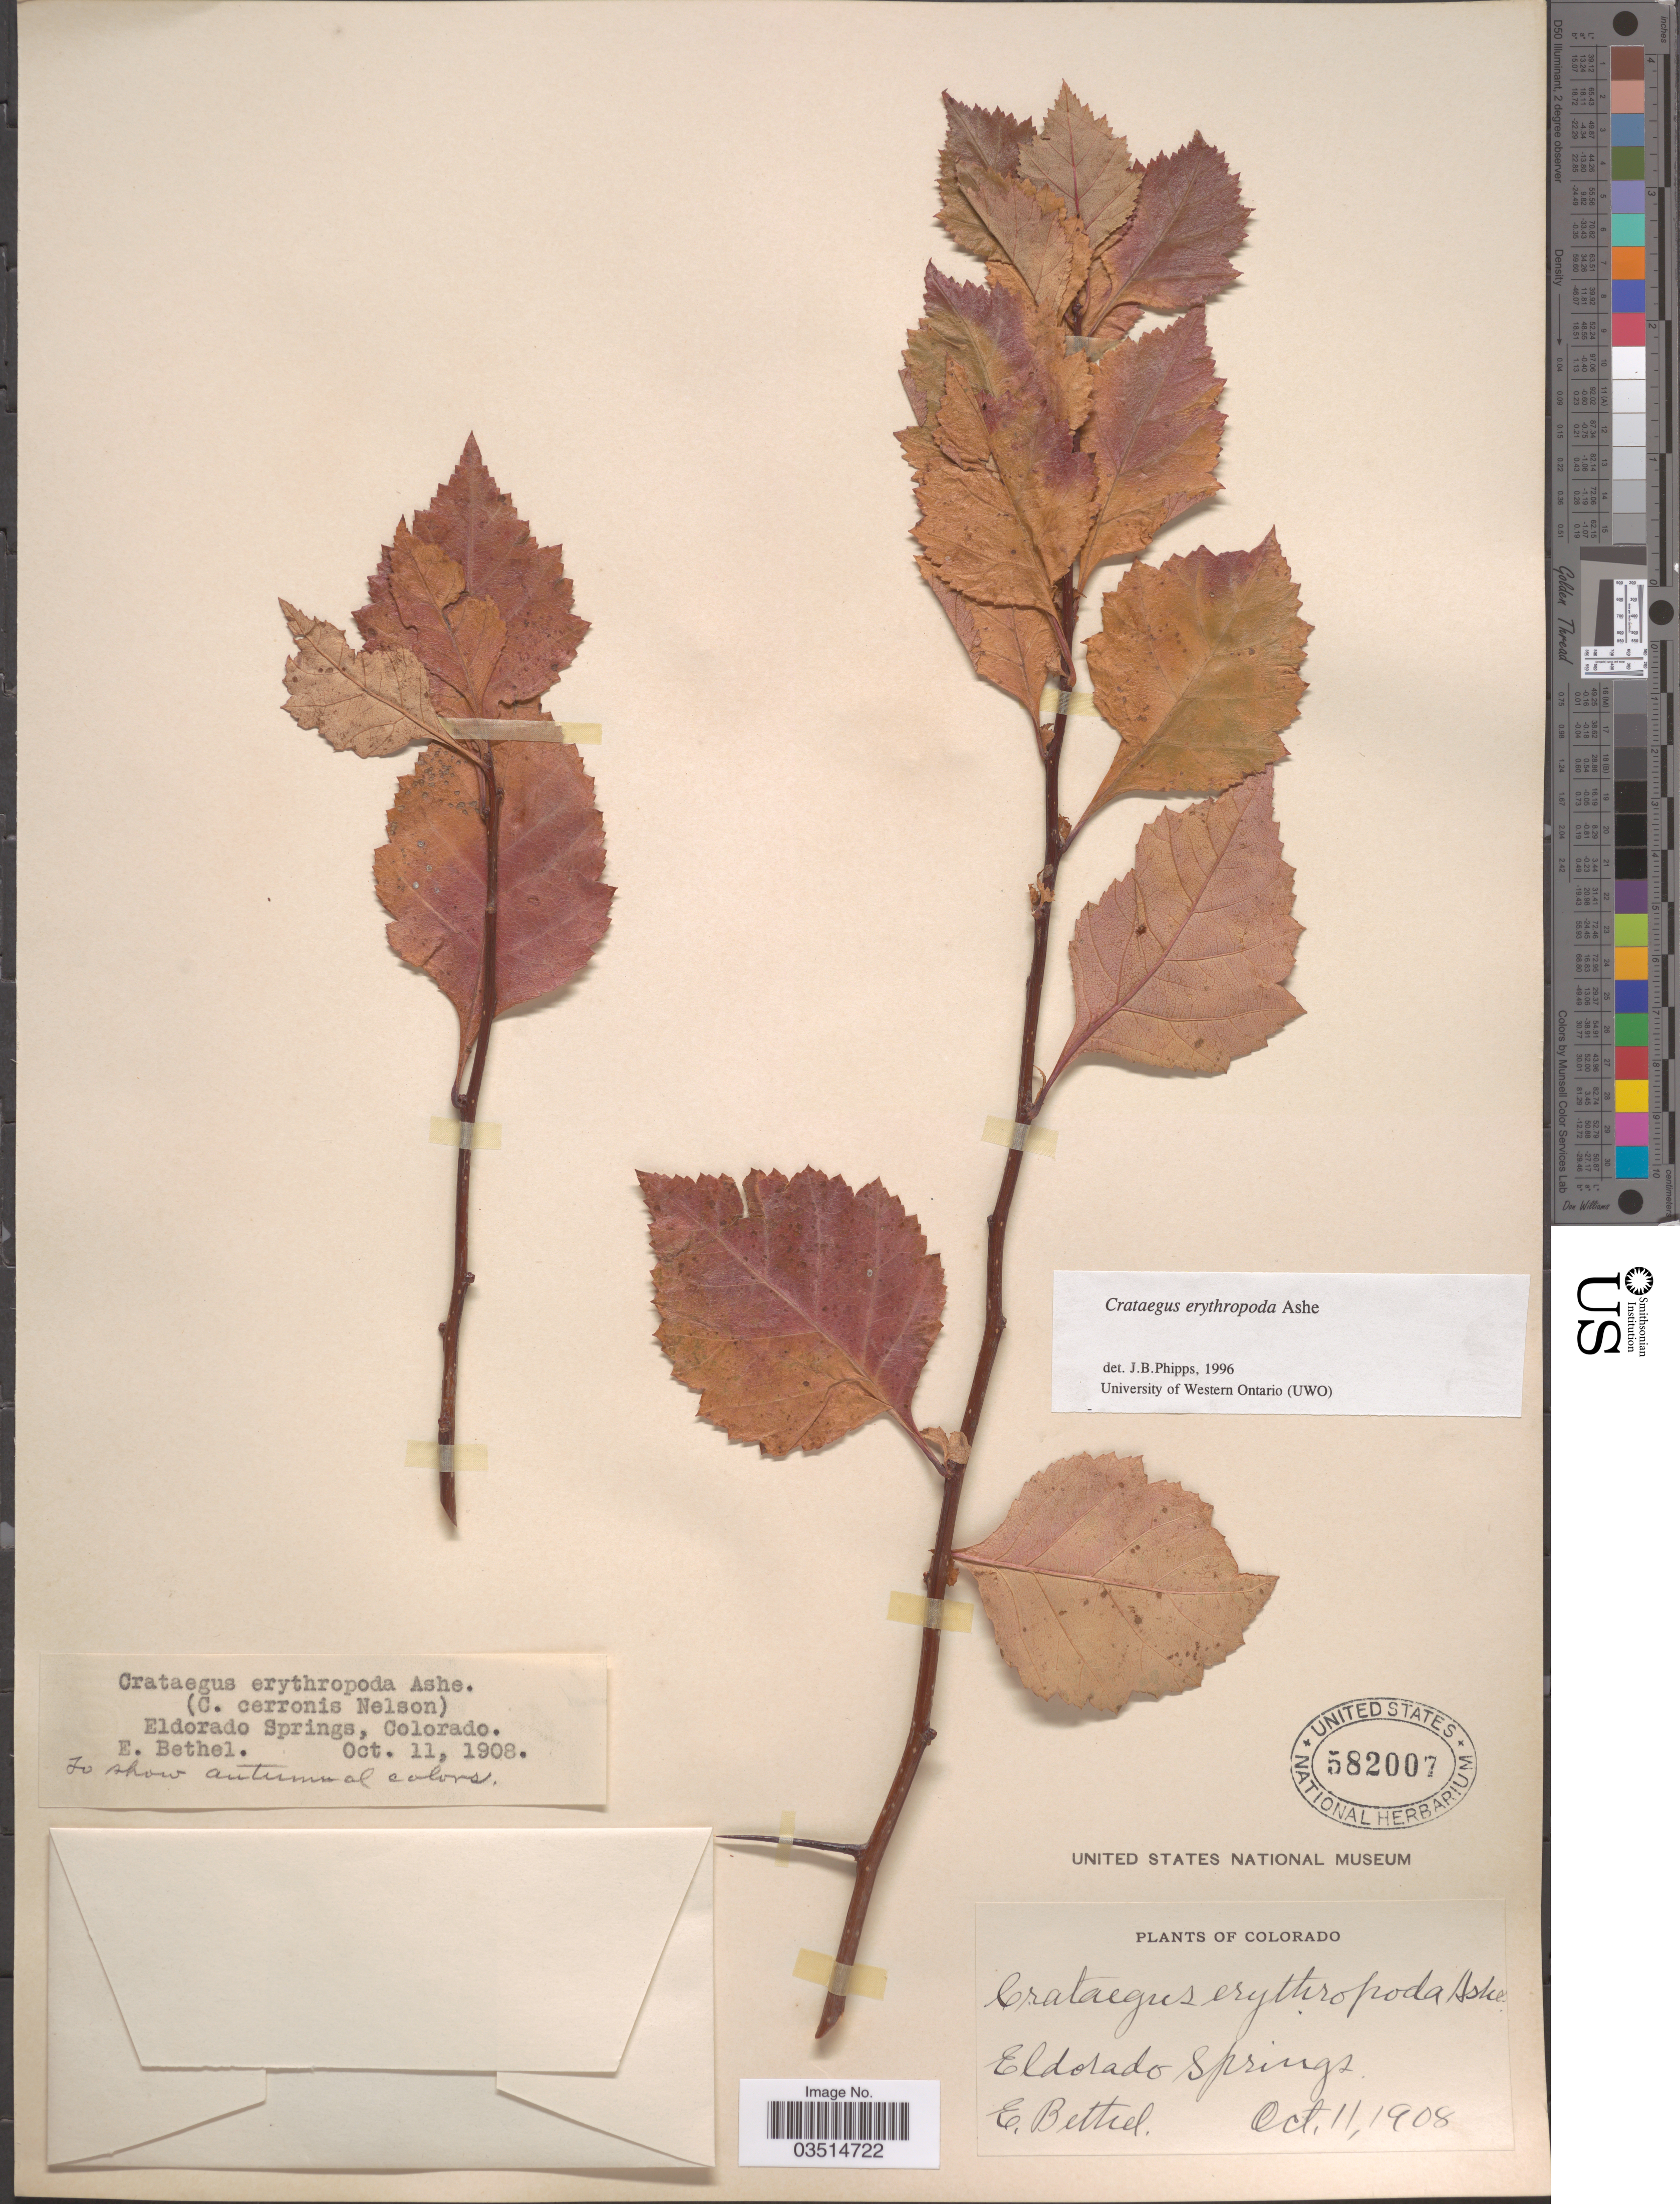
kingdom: Plantae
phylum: Tracheophyta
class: Magnoliopsida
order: Rosales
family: Rosaceae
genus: Crataegus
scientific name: Crataegus erythropoda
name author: Ashe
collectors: E. Bethel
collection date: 1908-10-11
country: United States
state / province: Colorado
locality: Eldorado Springs.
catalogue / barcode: US 582007